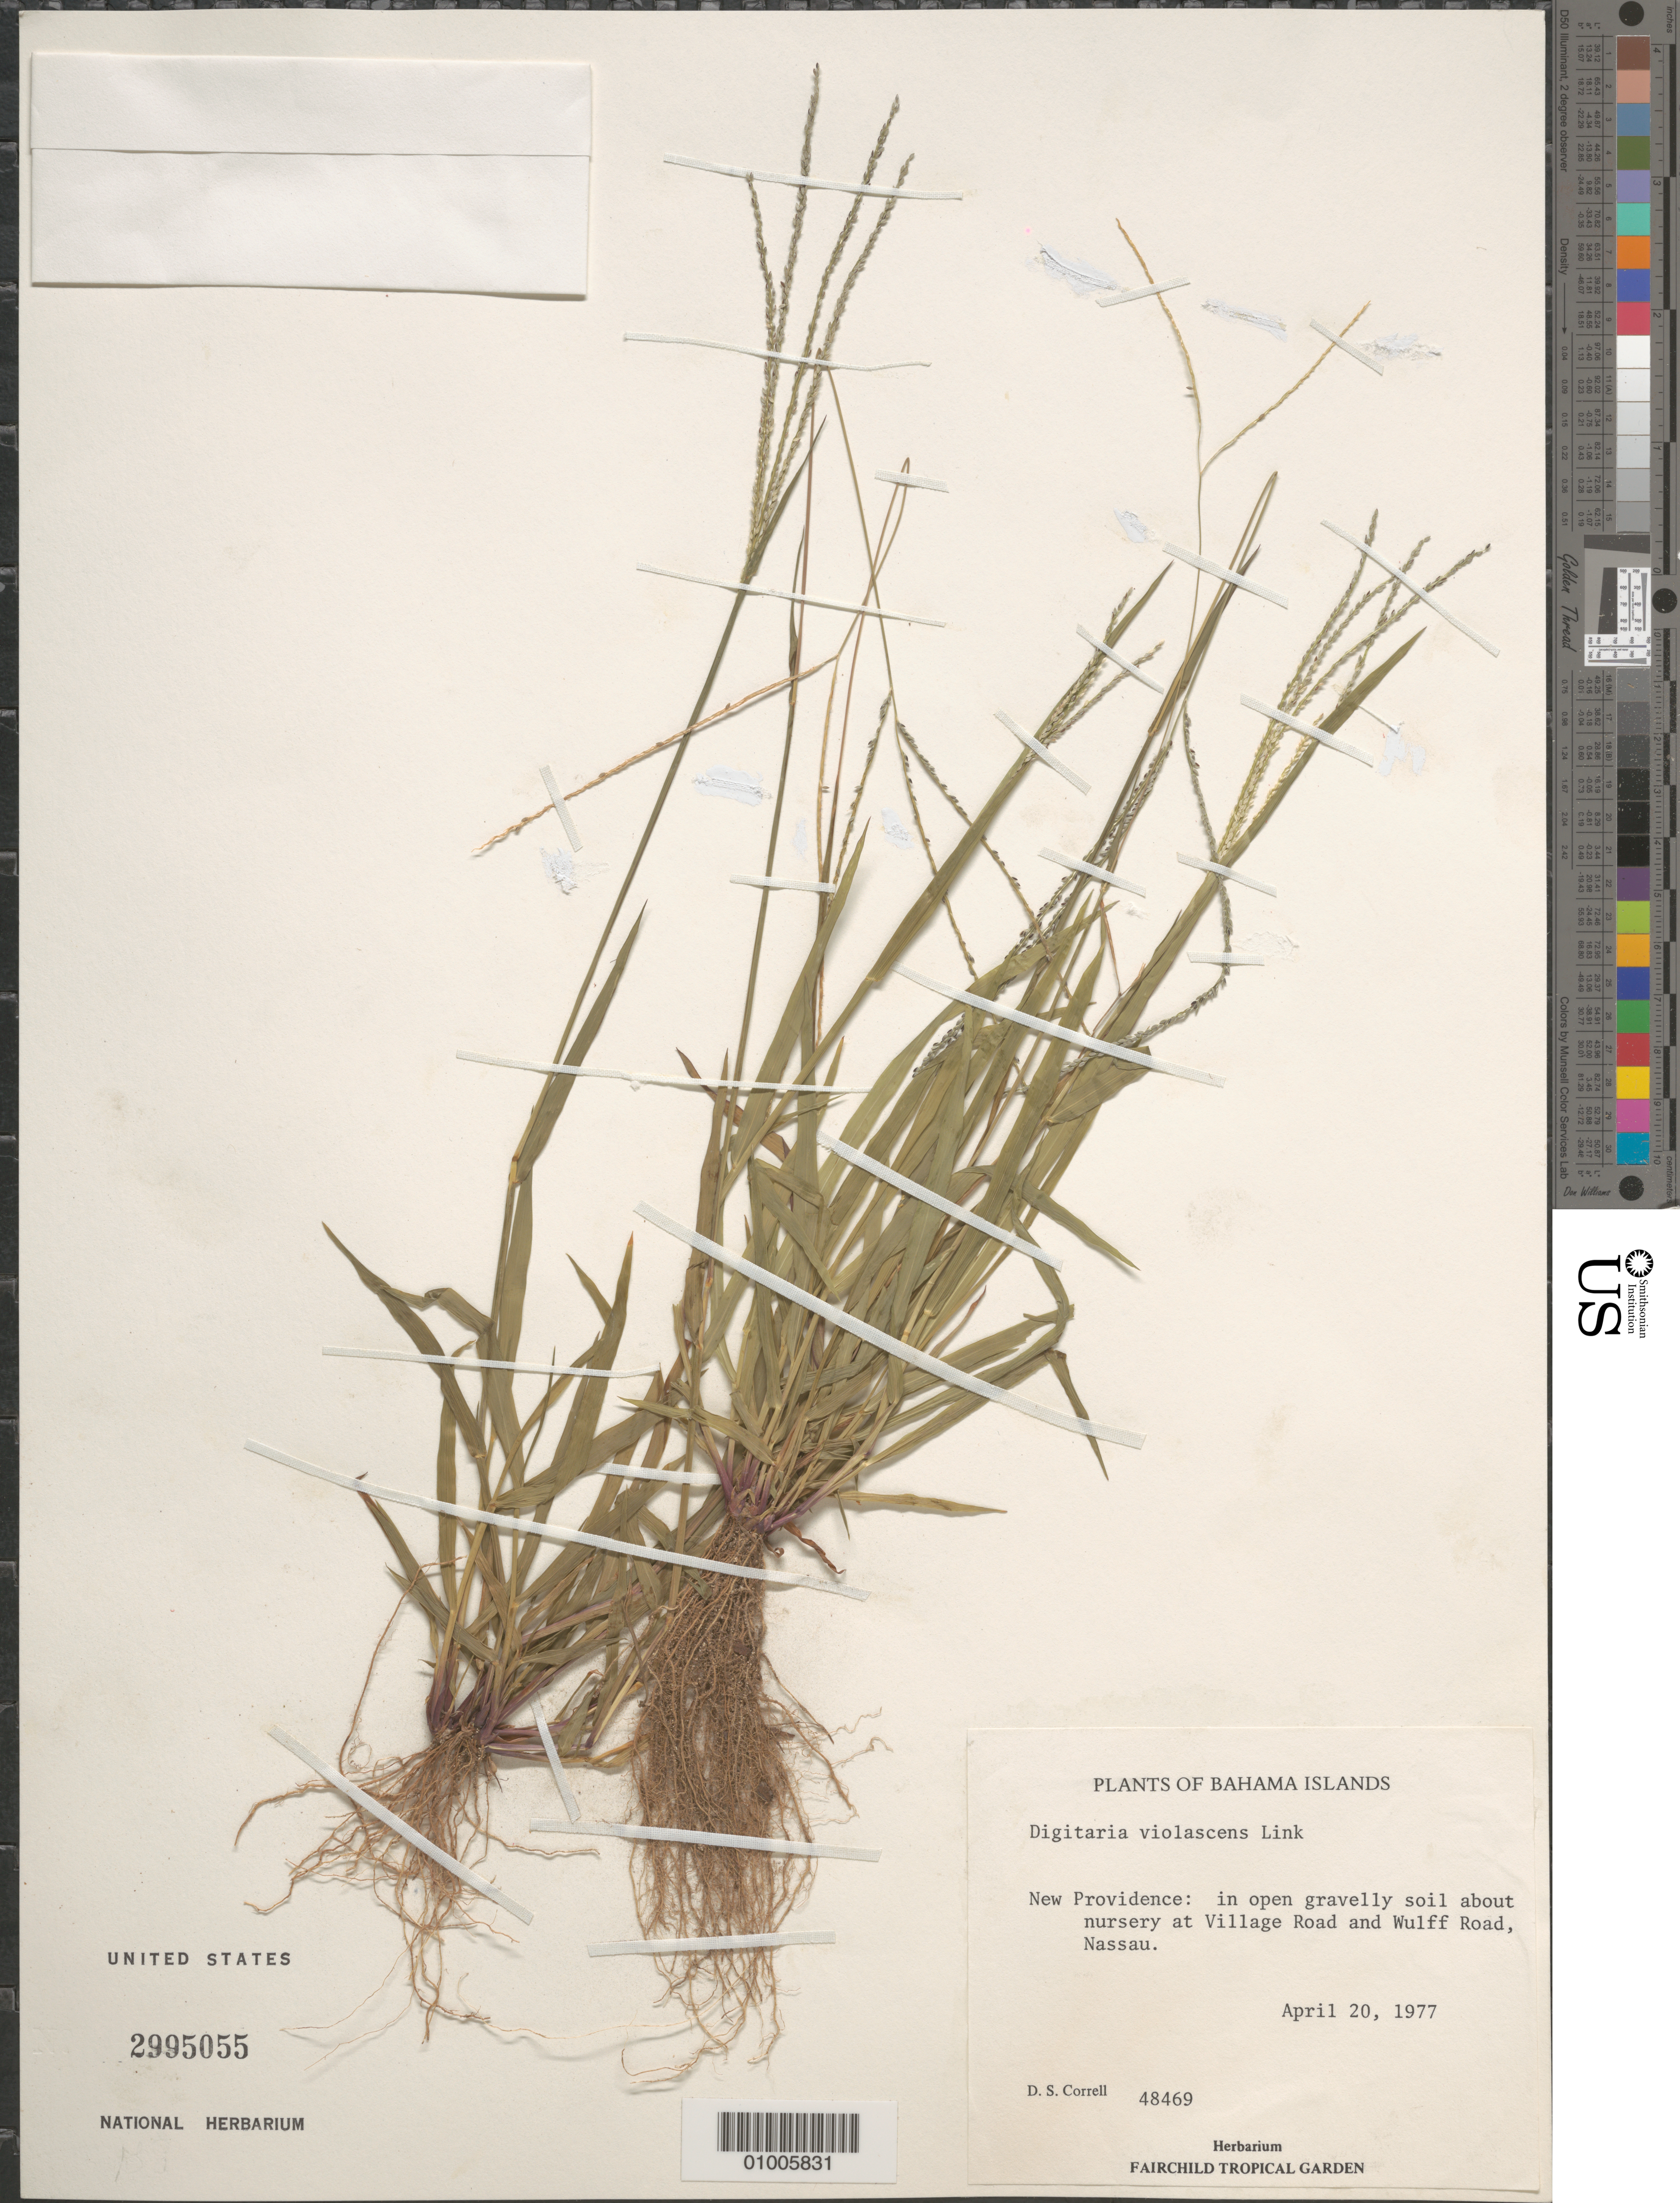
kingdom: Plantae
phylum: Tracheophyta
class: Liliopsida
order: Poales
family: Poaceae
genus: Digitaria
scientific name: Digitaria violascens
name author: Link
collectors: D. S. Correll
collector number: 48469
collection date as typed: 20 Apr 1977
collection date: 1977-04-20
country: Bahamas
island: New Providence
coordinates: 0 N, 0 E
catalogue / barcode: US 2995055